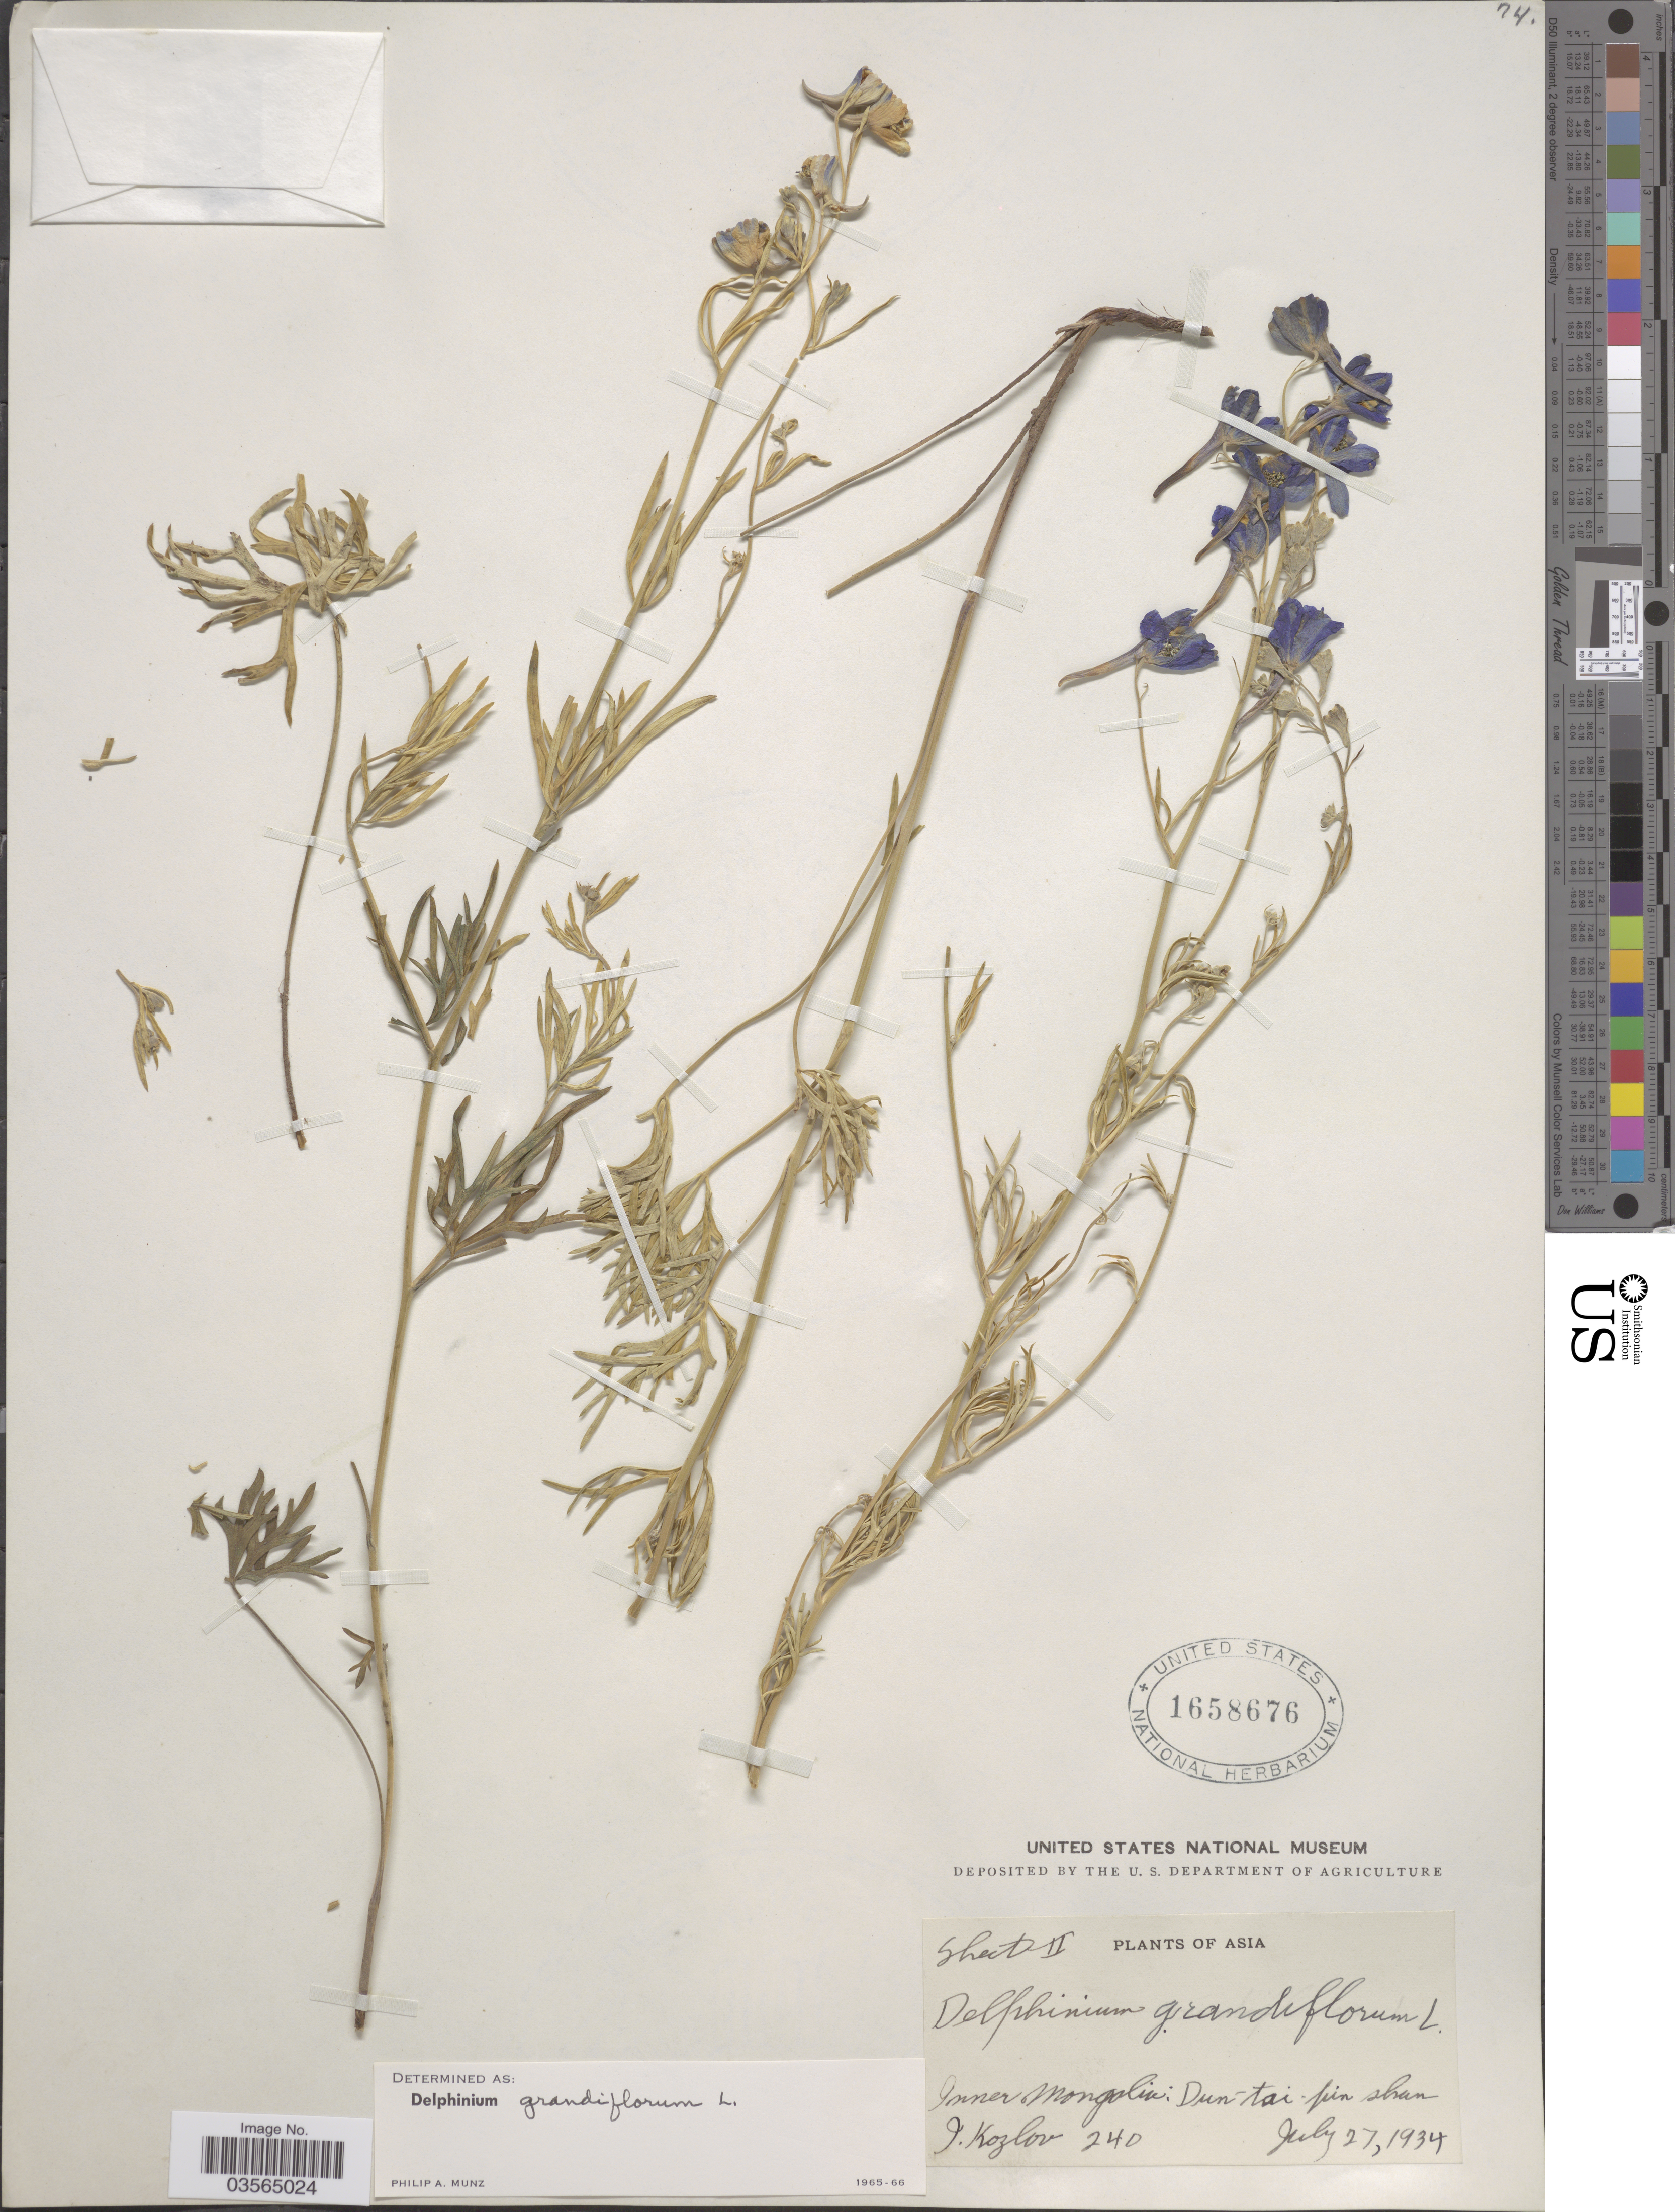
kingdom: Plantae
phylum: Tracheophyta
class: Magnoliopsida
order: Ranunculales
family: Ranunculaceae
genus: Delphinium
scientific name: Delphinium grandiflorum var. grandiflorum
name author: L.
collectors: I. Kozlov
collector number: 240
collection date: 1934-07-27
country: China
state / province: Nei Monggol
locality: Inner Mongolia: Dun-tai-pin shan.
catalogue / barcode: US 1658676